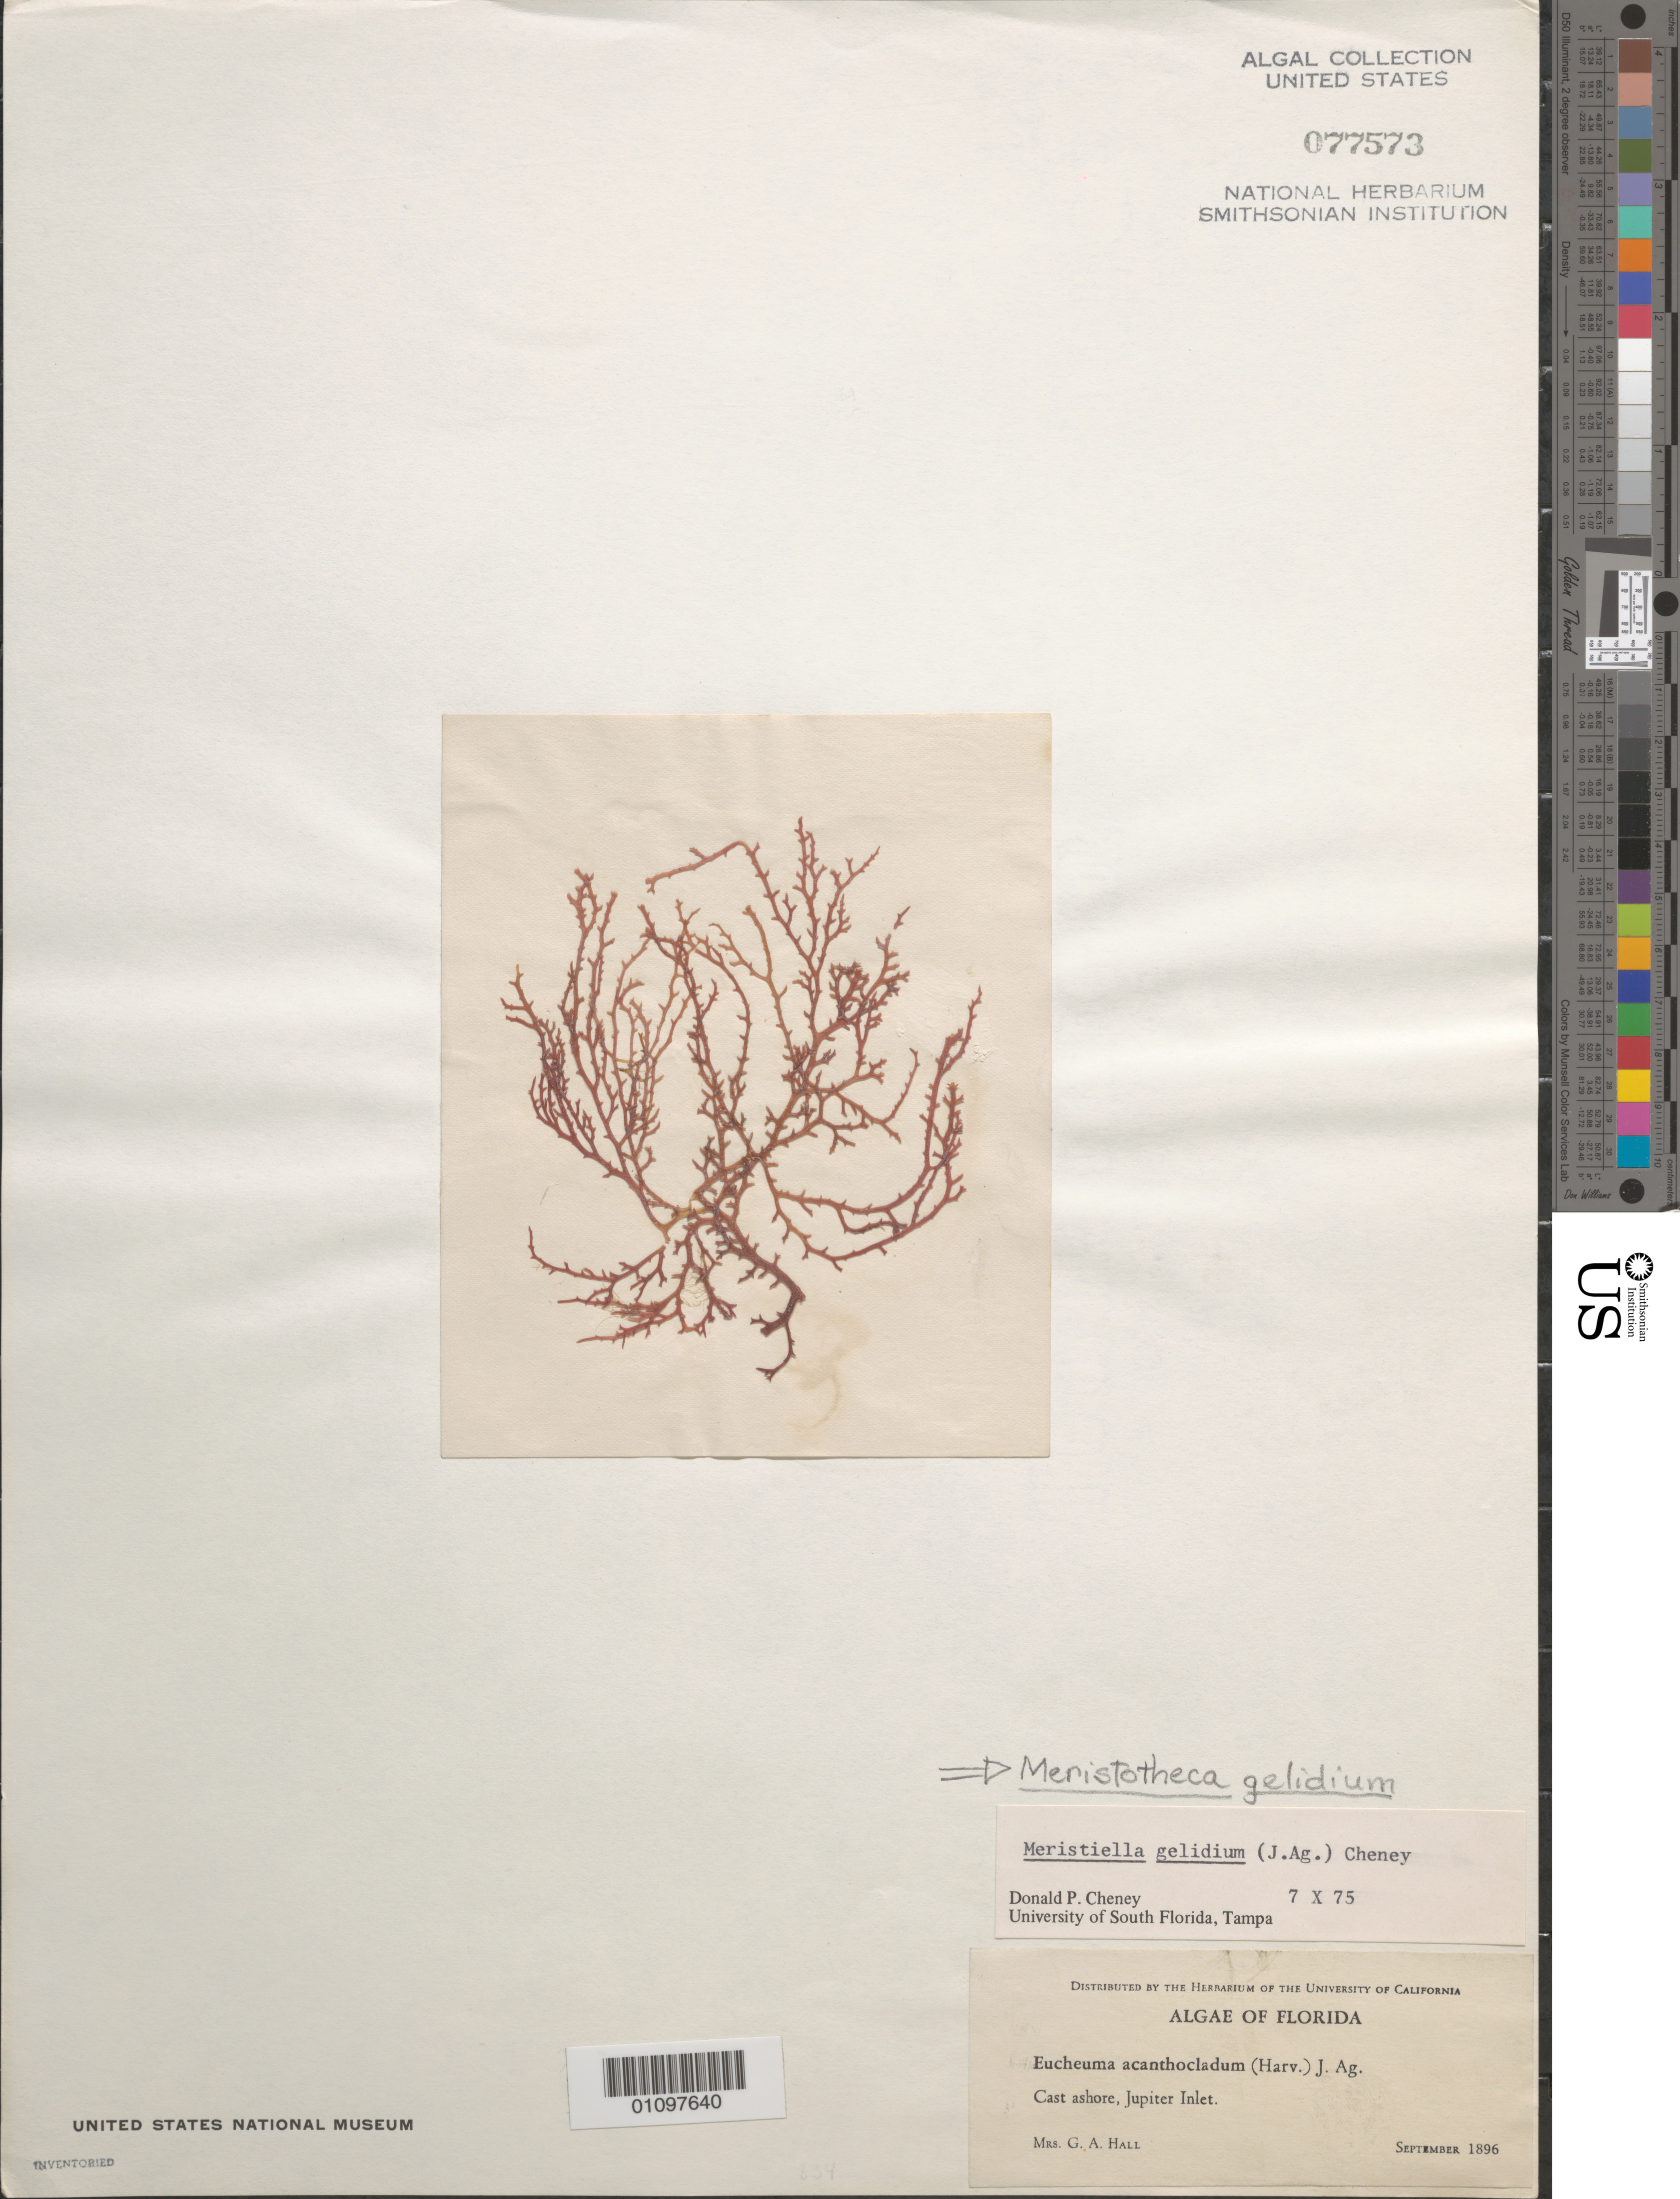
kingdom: Plantae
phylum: Rhodophyta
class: Florideophyceae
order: Gigartinales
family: Solieriaceae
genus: Meristotheca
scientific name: Meristotheca gelidium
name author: (J. Agardh) E.J. Faye & Masuda in E.J. Faye et al.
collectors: Mrs. Hall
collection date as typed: Sep 1896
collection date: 1896-09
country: United States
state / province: Florida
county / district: Palm Beach County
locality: Jupiter Inlet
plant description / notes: Det. by D.P. Cheney as Meristiella gelidium; genus unpublished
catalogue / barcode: US 77573